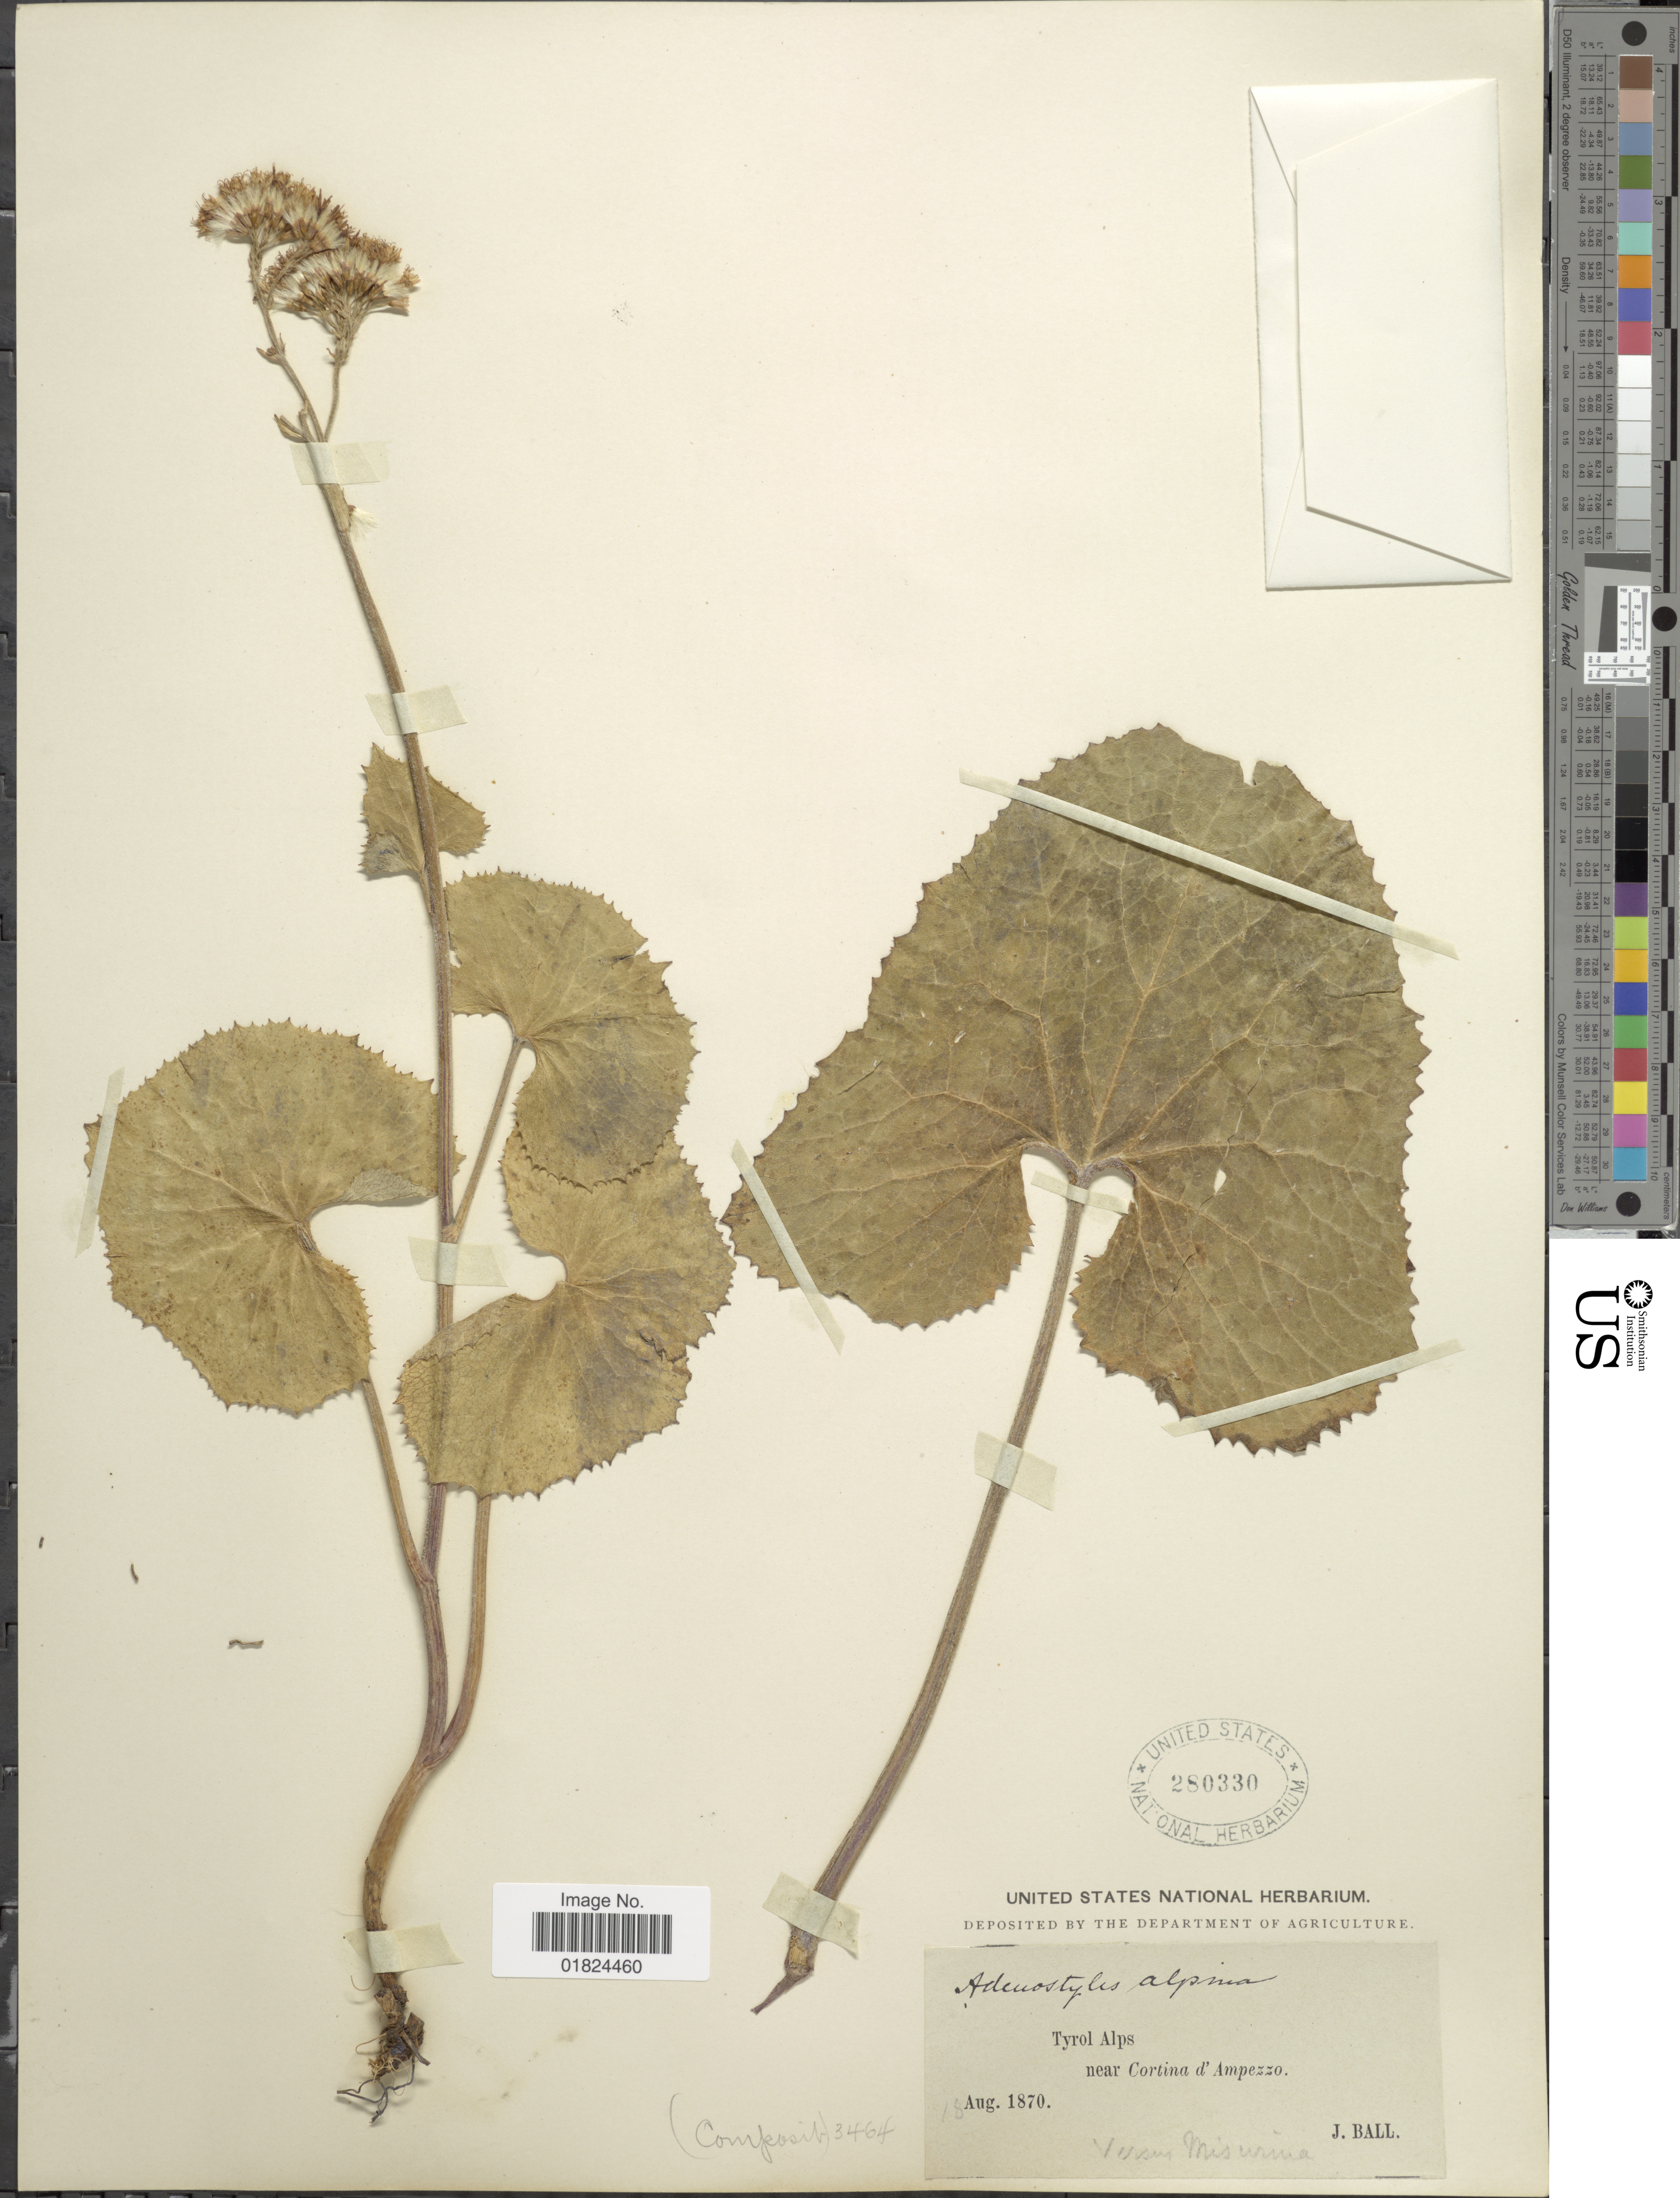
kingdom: Plantae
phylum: Tracheophyta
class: Magnoliopsida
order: Asterales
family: Asteraceae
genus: Adenostyles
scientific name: Adenostyles alpina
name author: (L.) Williams & Fingerh.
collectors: J. Ball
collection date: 1870-08-18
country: Italy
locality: Tyrol Alps, near Cortina d'Ampezzo, verus Misurina.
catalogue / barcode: US 280330